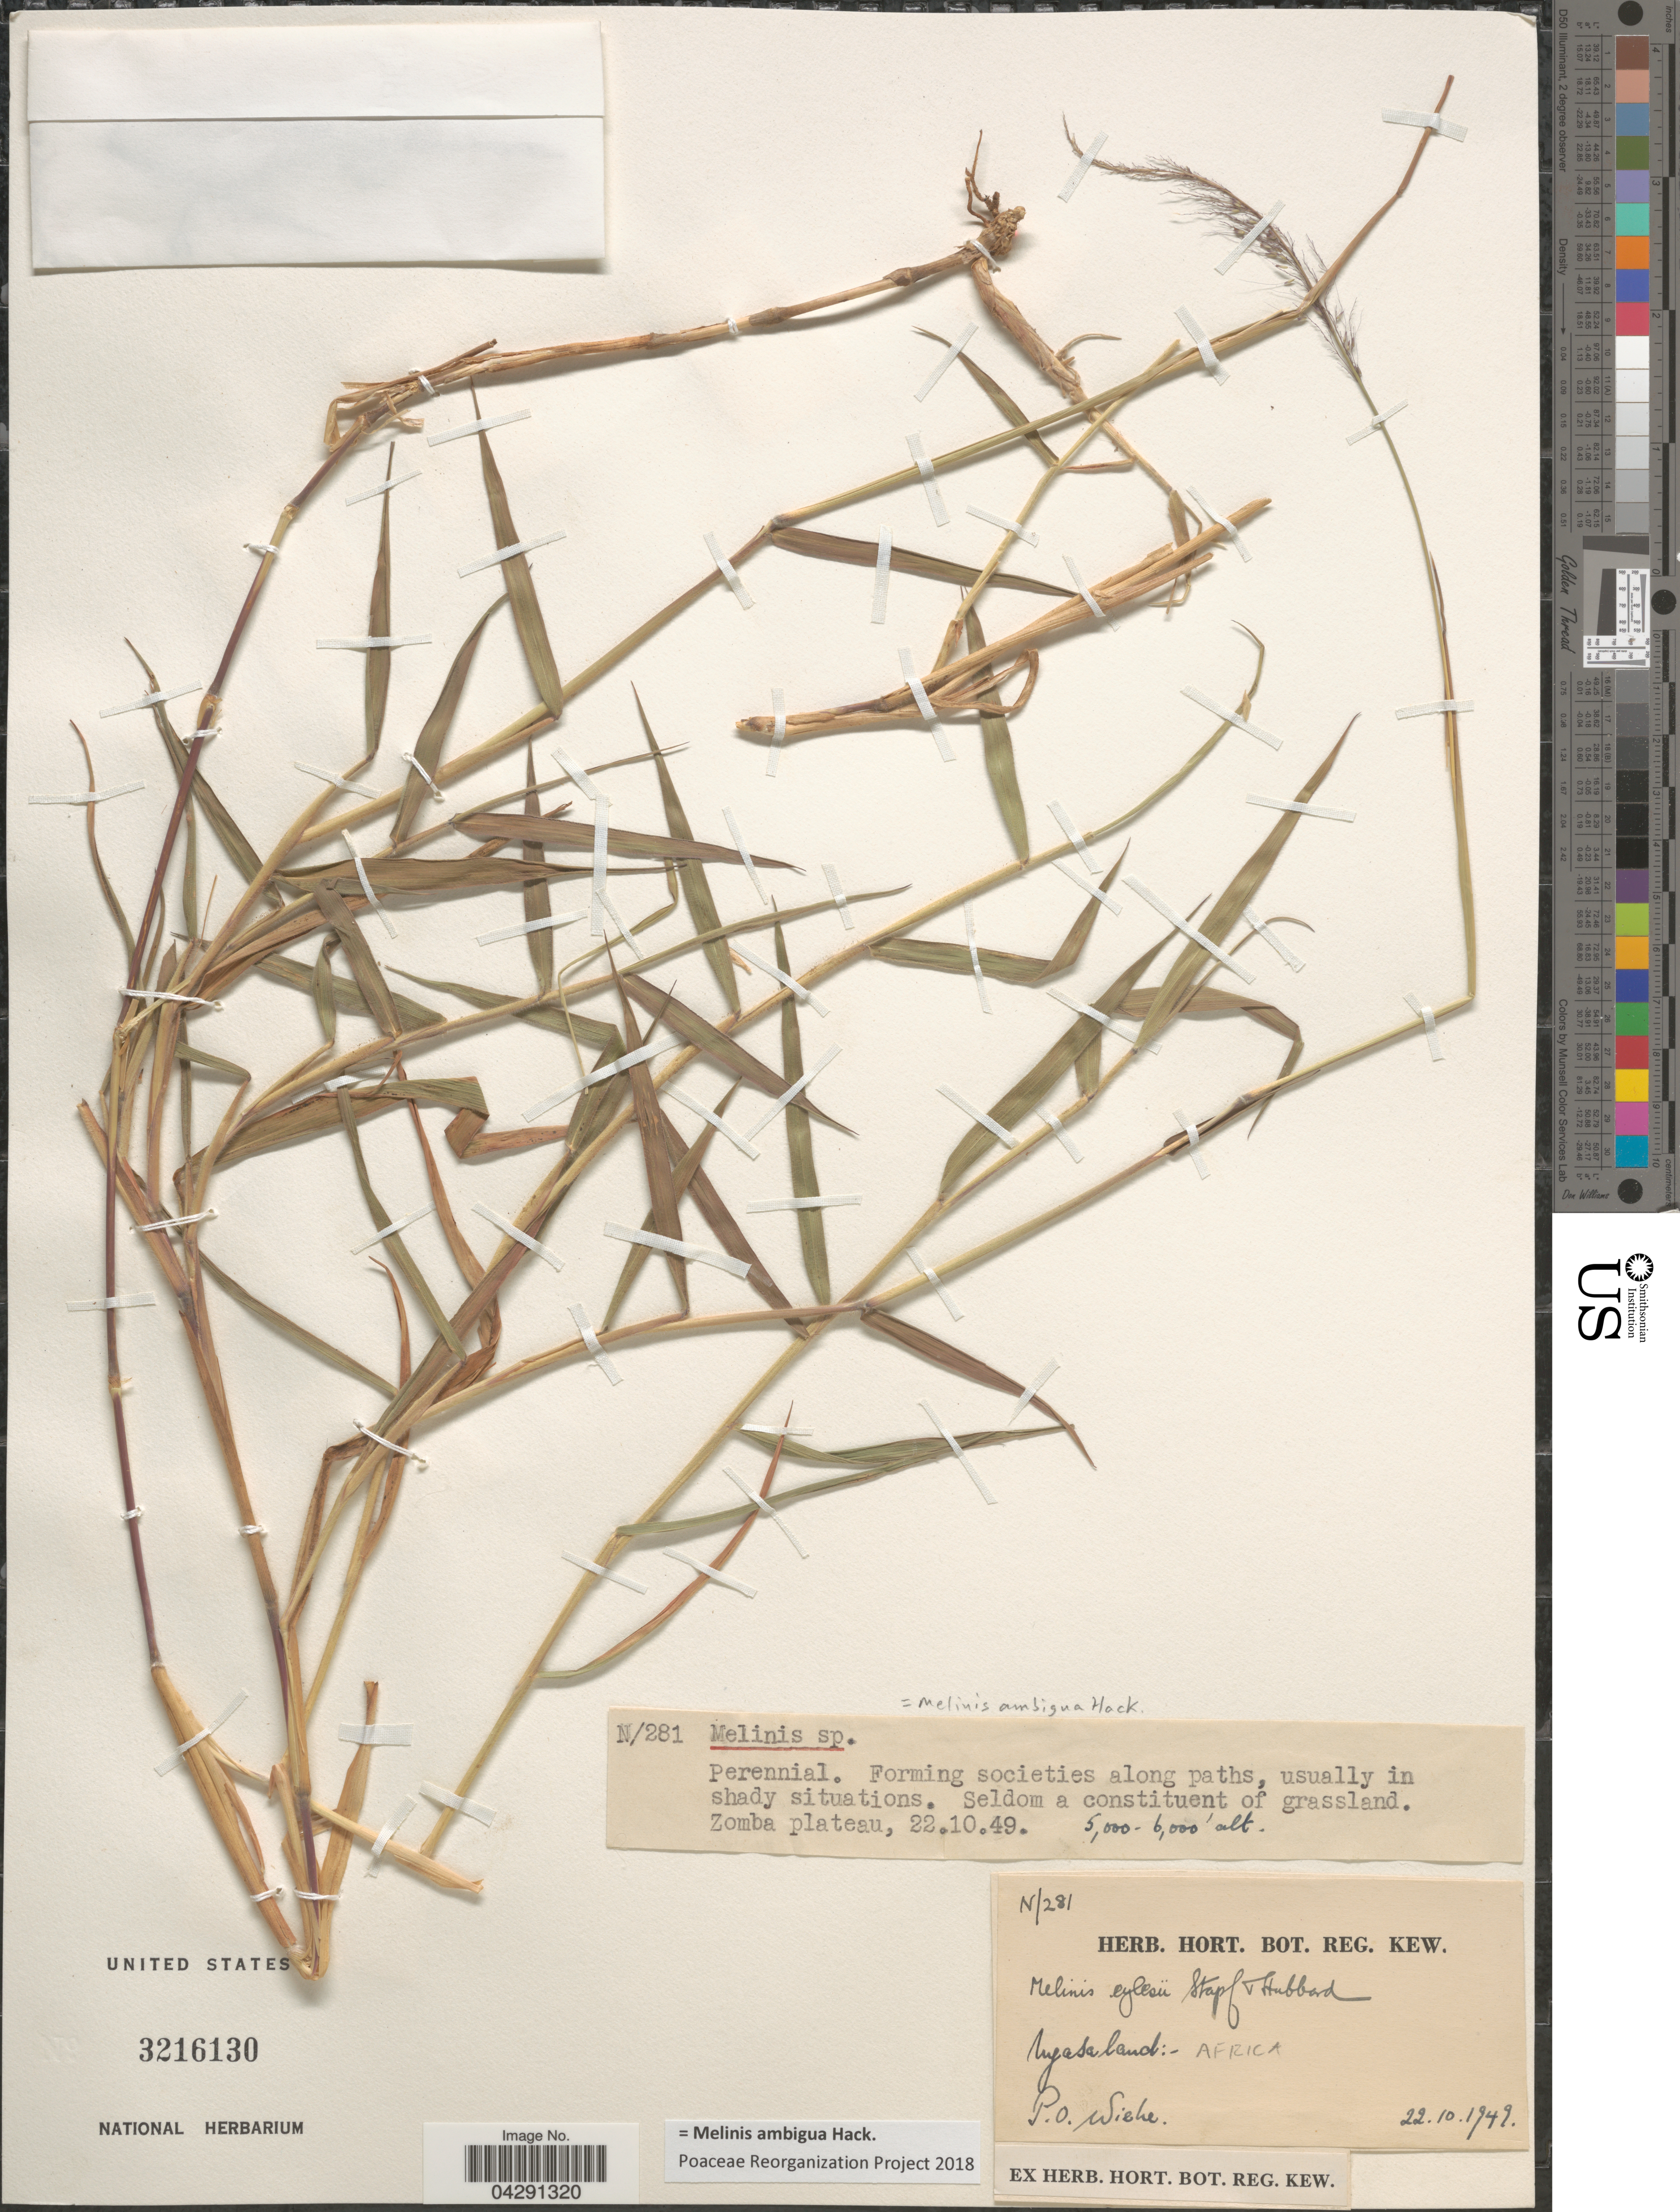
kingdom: Plantae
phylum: Tracheophyta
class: Liliopsida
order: Poales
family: Poaceae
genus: Melinis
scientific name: Melinis ambigua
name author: Hack.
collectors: P. Wiehe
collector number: N/281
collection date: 1949-10-22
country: Malawi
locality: Zomba plateau. Nyasaland.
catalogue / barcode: US 3216130